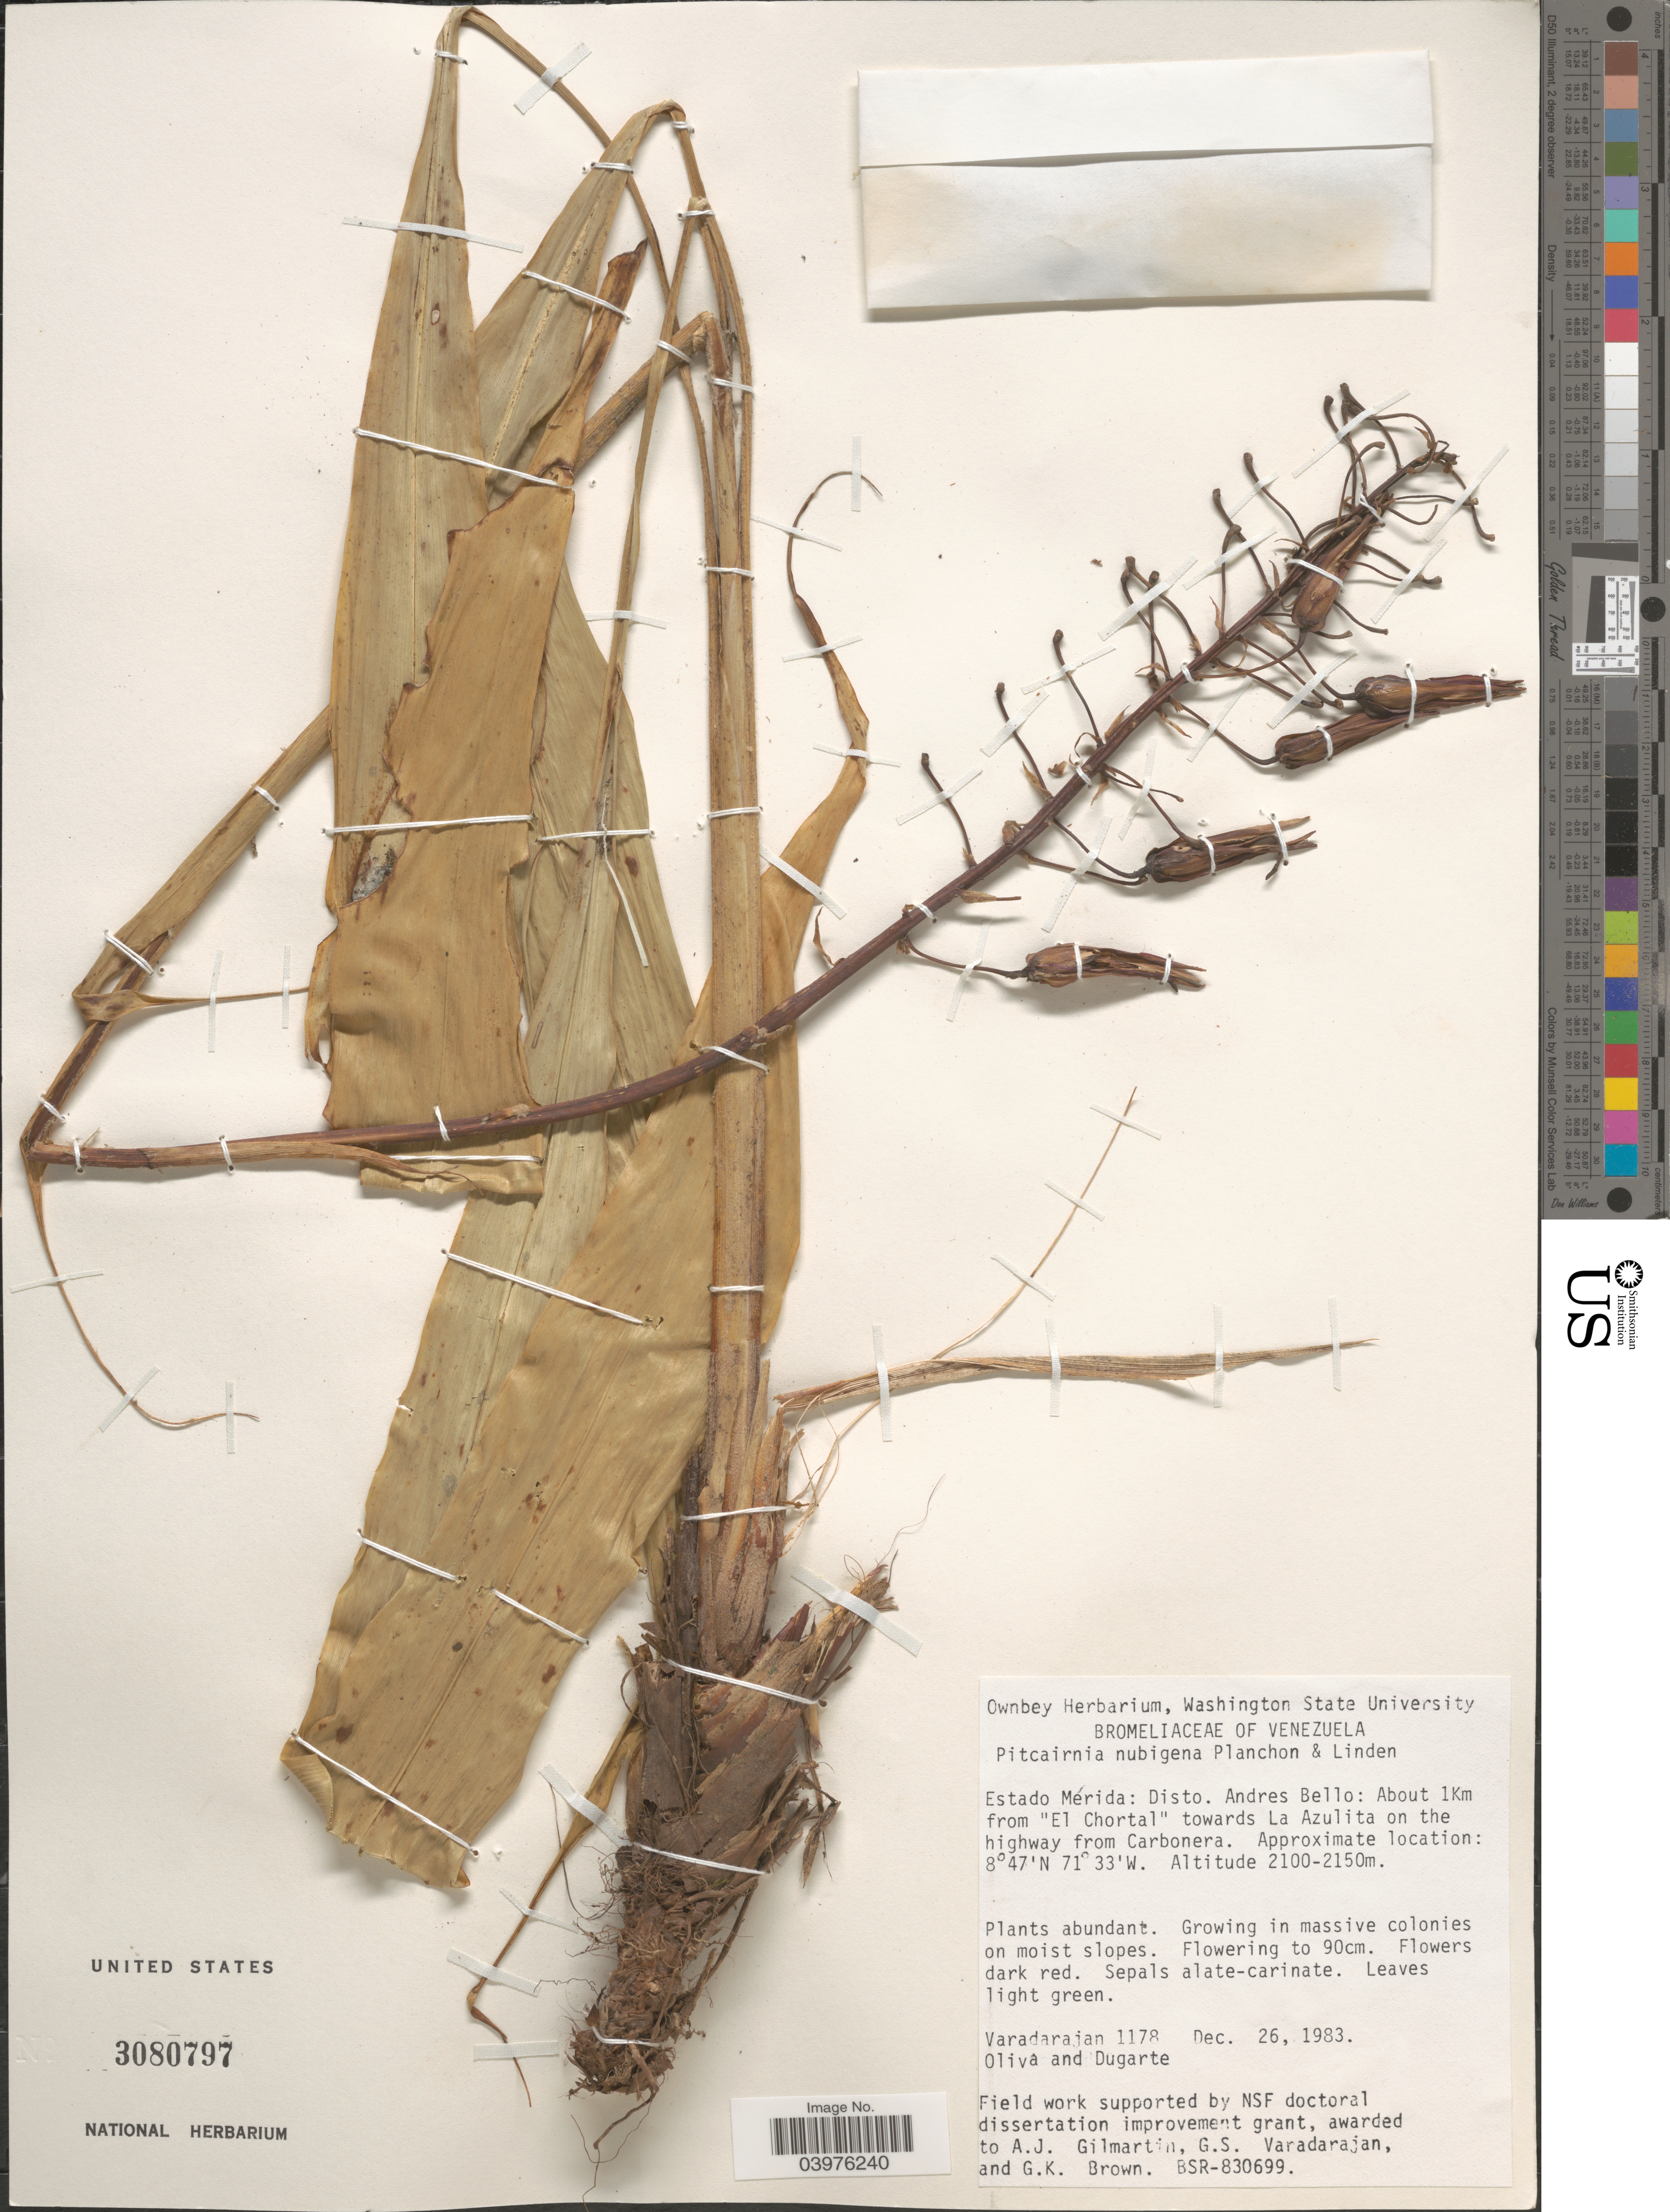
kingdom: Plantae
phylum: Tracheophyta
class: Liliopsida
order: Poales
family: Bromeliaceae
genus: Pitcairnia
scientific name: Pitcairnia nubigena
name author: Planch.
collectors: G. S. Varadarajan, -. Oliva & Dugarte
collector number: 1178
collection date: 1983-12-26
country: Venezuela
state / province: Merida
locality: Disto. Andres Bello: About 1Km from 'El Chortal' towards La Azulita on the highway from Carbonera.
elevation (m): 2100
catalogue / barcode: US 3080797